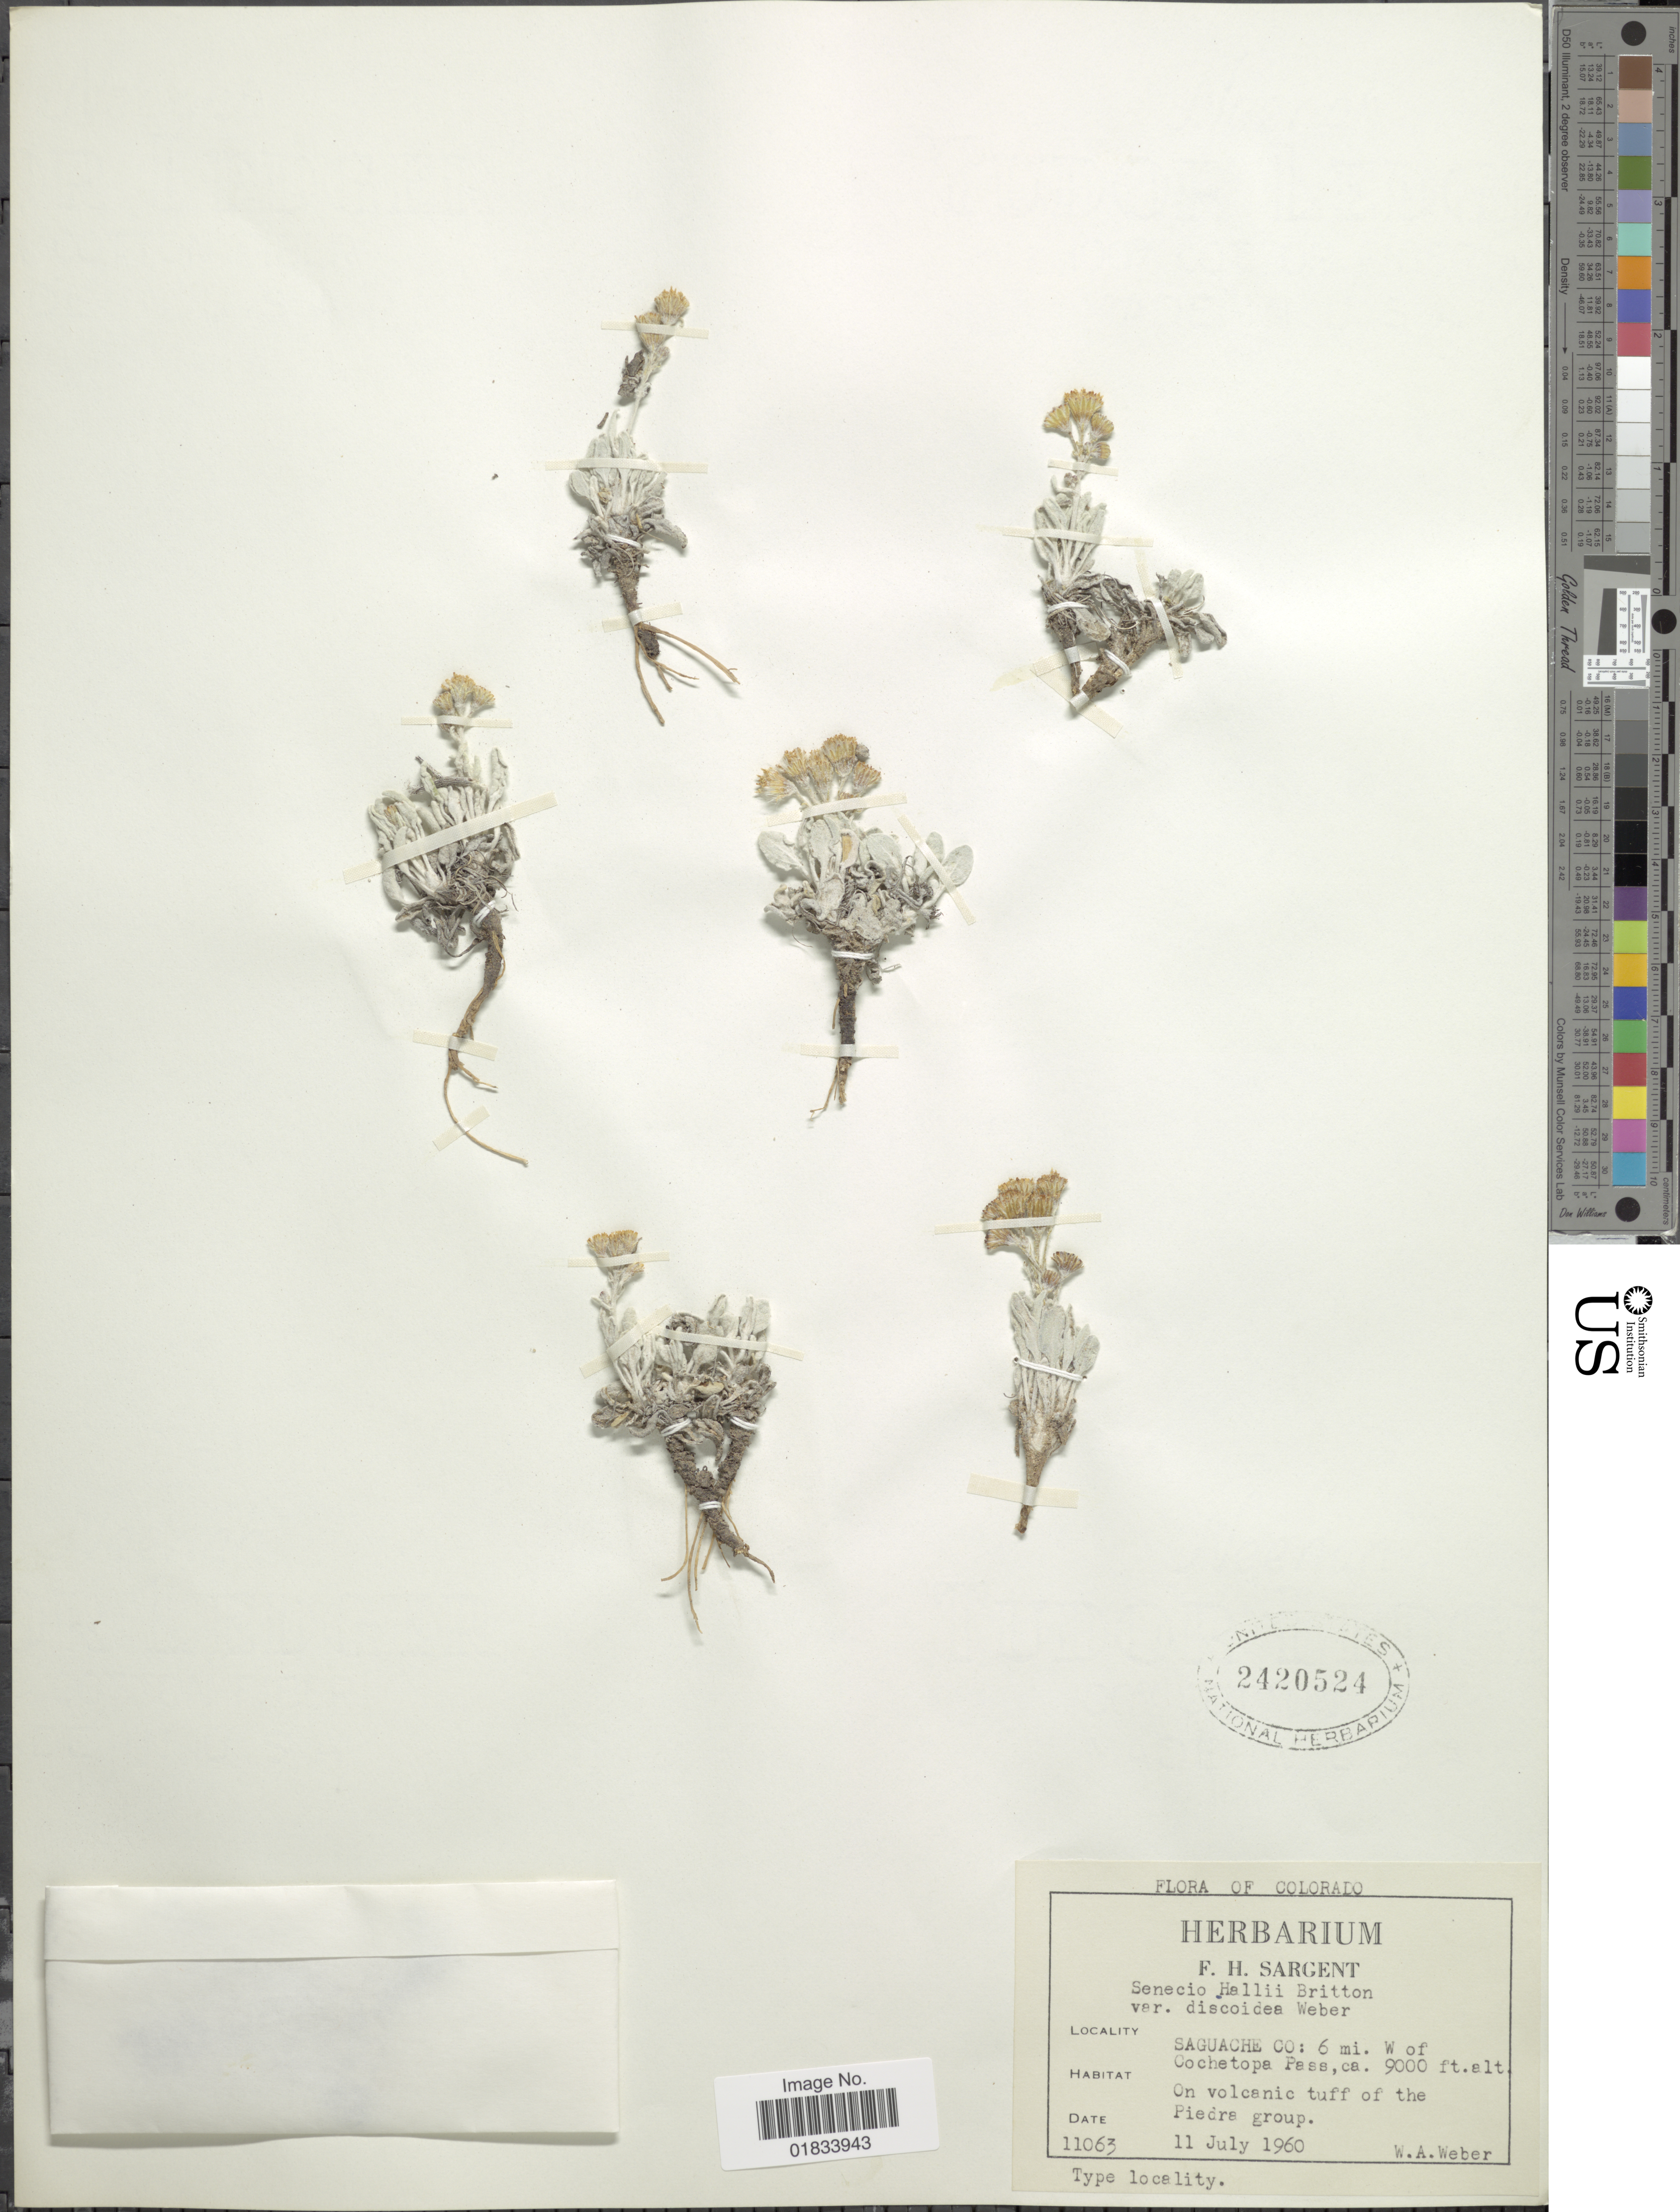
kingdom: Plantae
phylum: Tracheophyta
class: Magnoliopsida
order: Asterales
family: Asteraceae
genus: Packera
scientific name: Packera cana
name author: (Hook.) W.A. Weber & Á. Löve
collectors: W. A. Weber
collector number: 11063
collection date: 1960-07-11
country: United States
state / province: Colorado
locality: Saguache Co.: 6 mi. W of Cochetopa Pass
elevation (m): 2743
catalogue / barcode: US 2420524